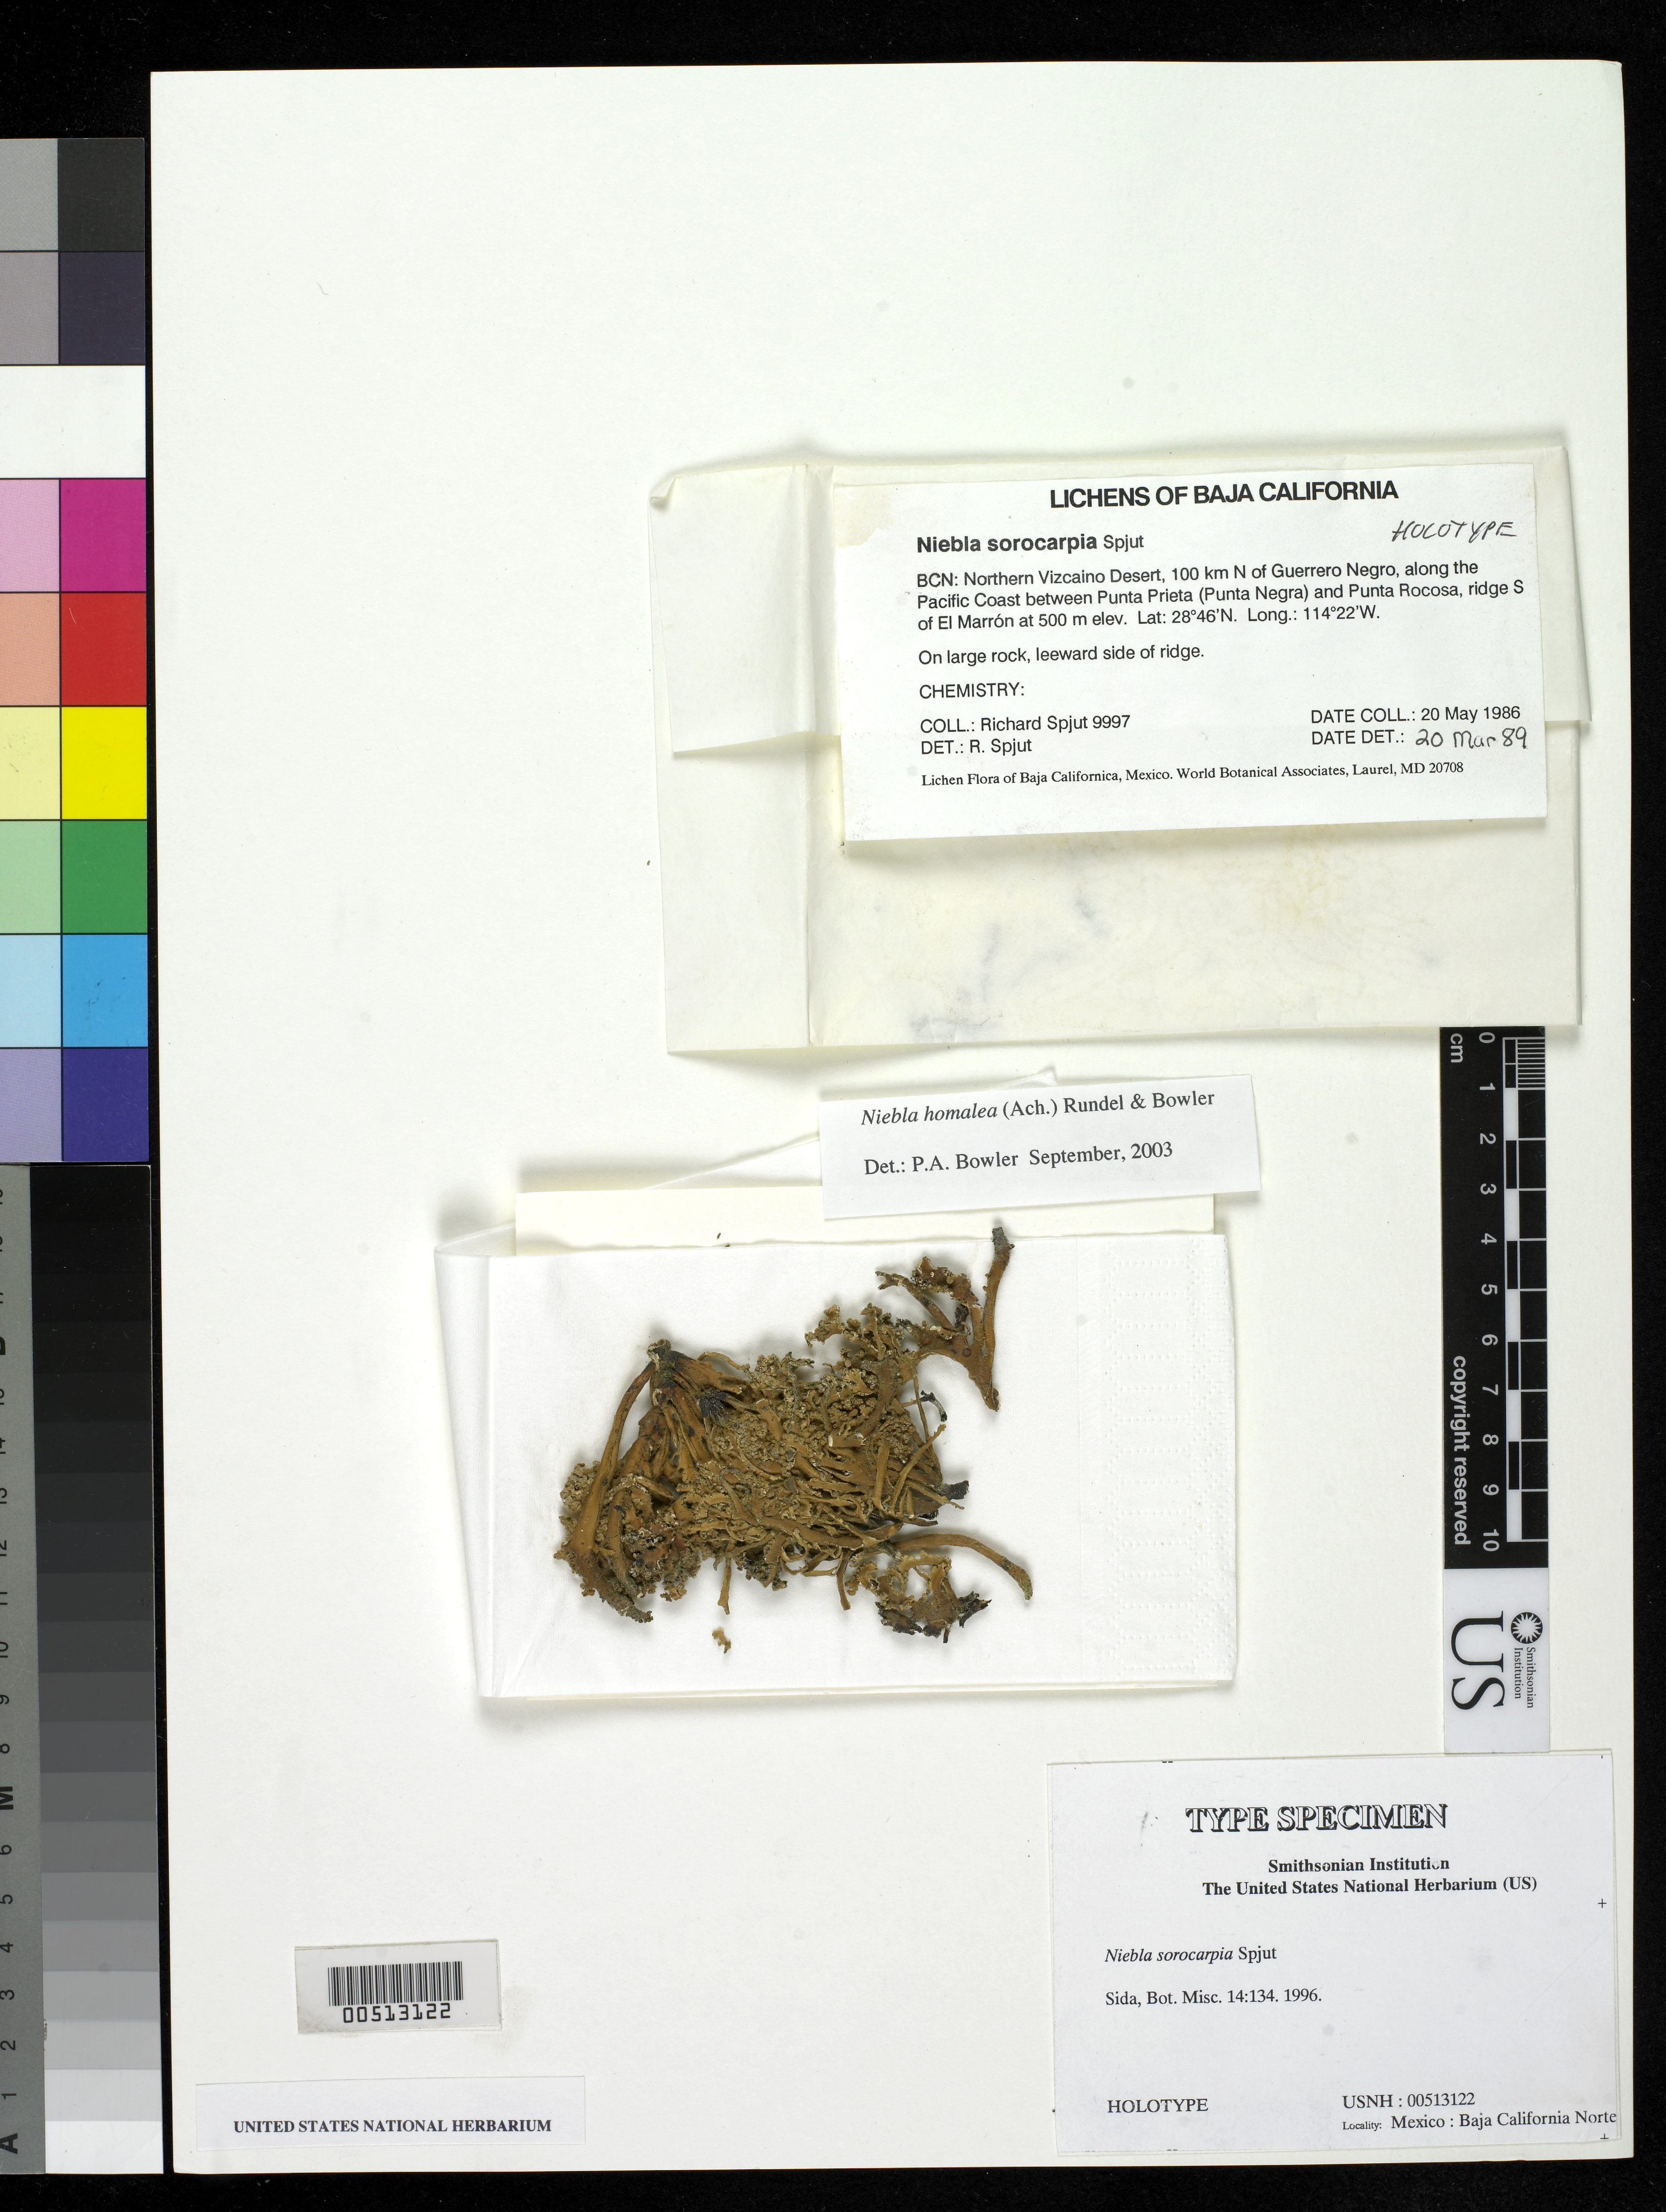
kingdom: Fungi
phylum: Ascomycota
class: Lecanoromycetes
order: Lecanorales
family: Ramalinaceae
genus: Niebla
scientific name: Niebla sorocarpia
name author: Spjut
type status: Holotype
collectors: R. Spjut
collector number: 9997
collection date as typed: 20 May 1986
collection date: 1986-05-20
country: Mexico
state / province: Baja California Norte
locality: Northern Vizcaino Desert, 100 km N of Guerrero Negro, Pacific coast between Punta Prieta & Punta Rocosa, S of El Marron.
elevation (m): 500